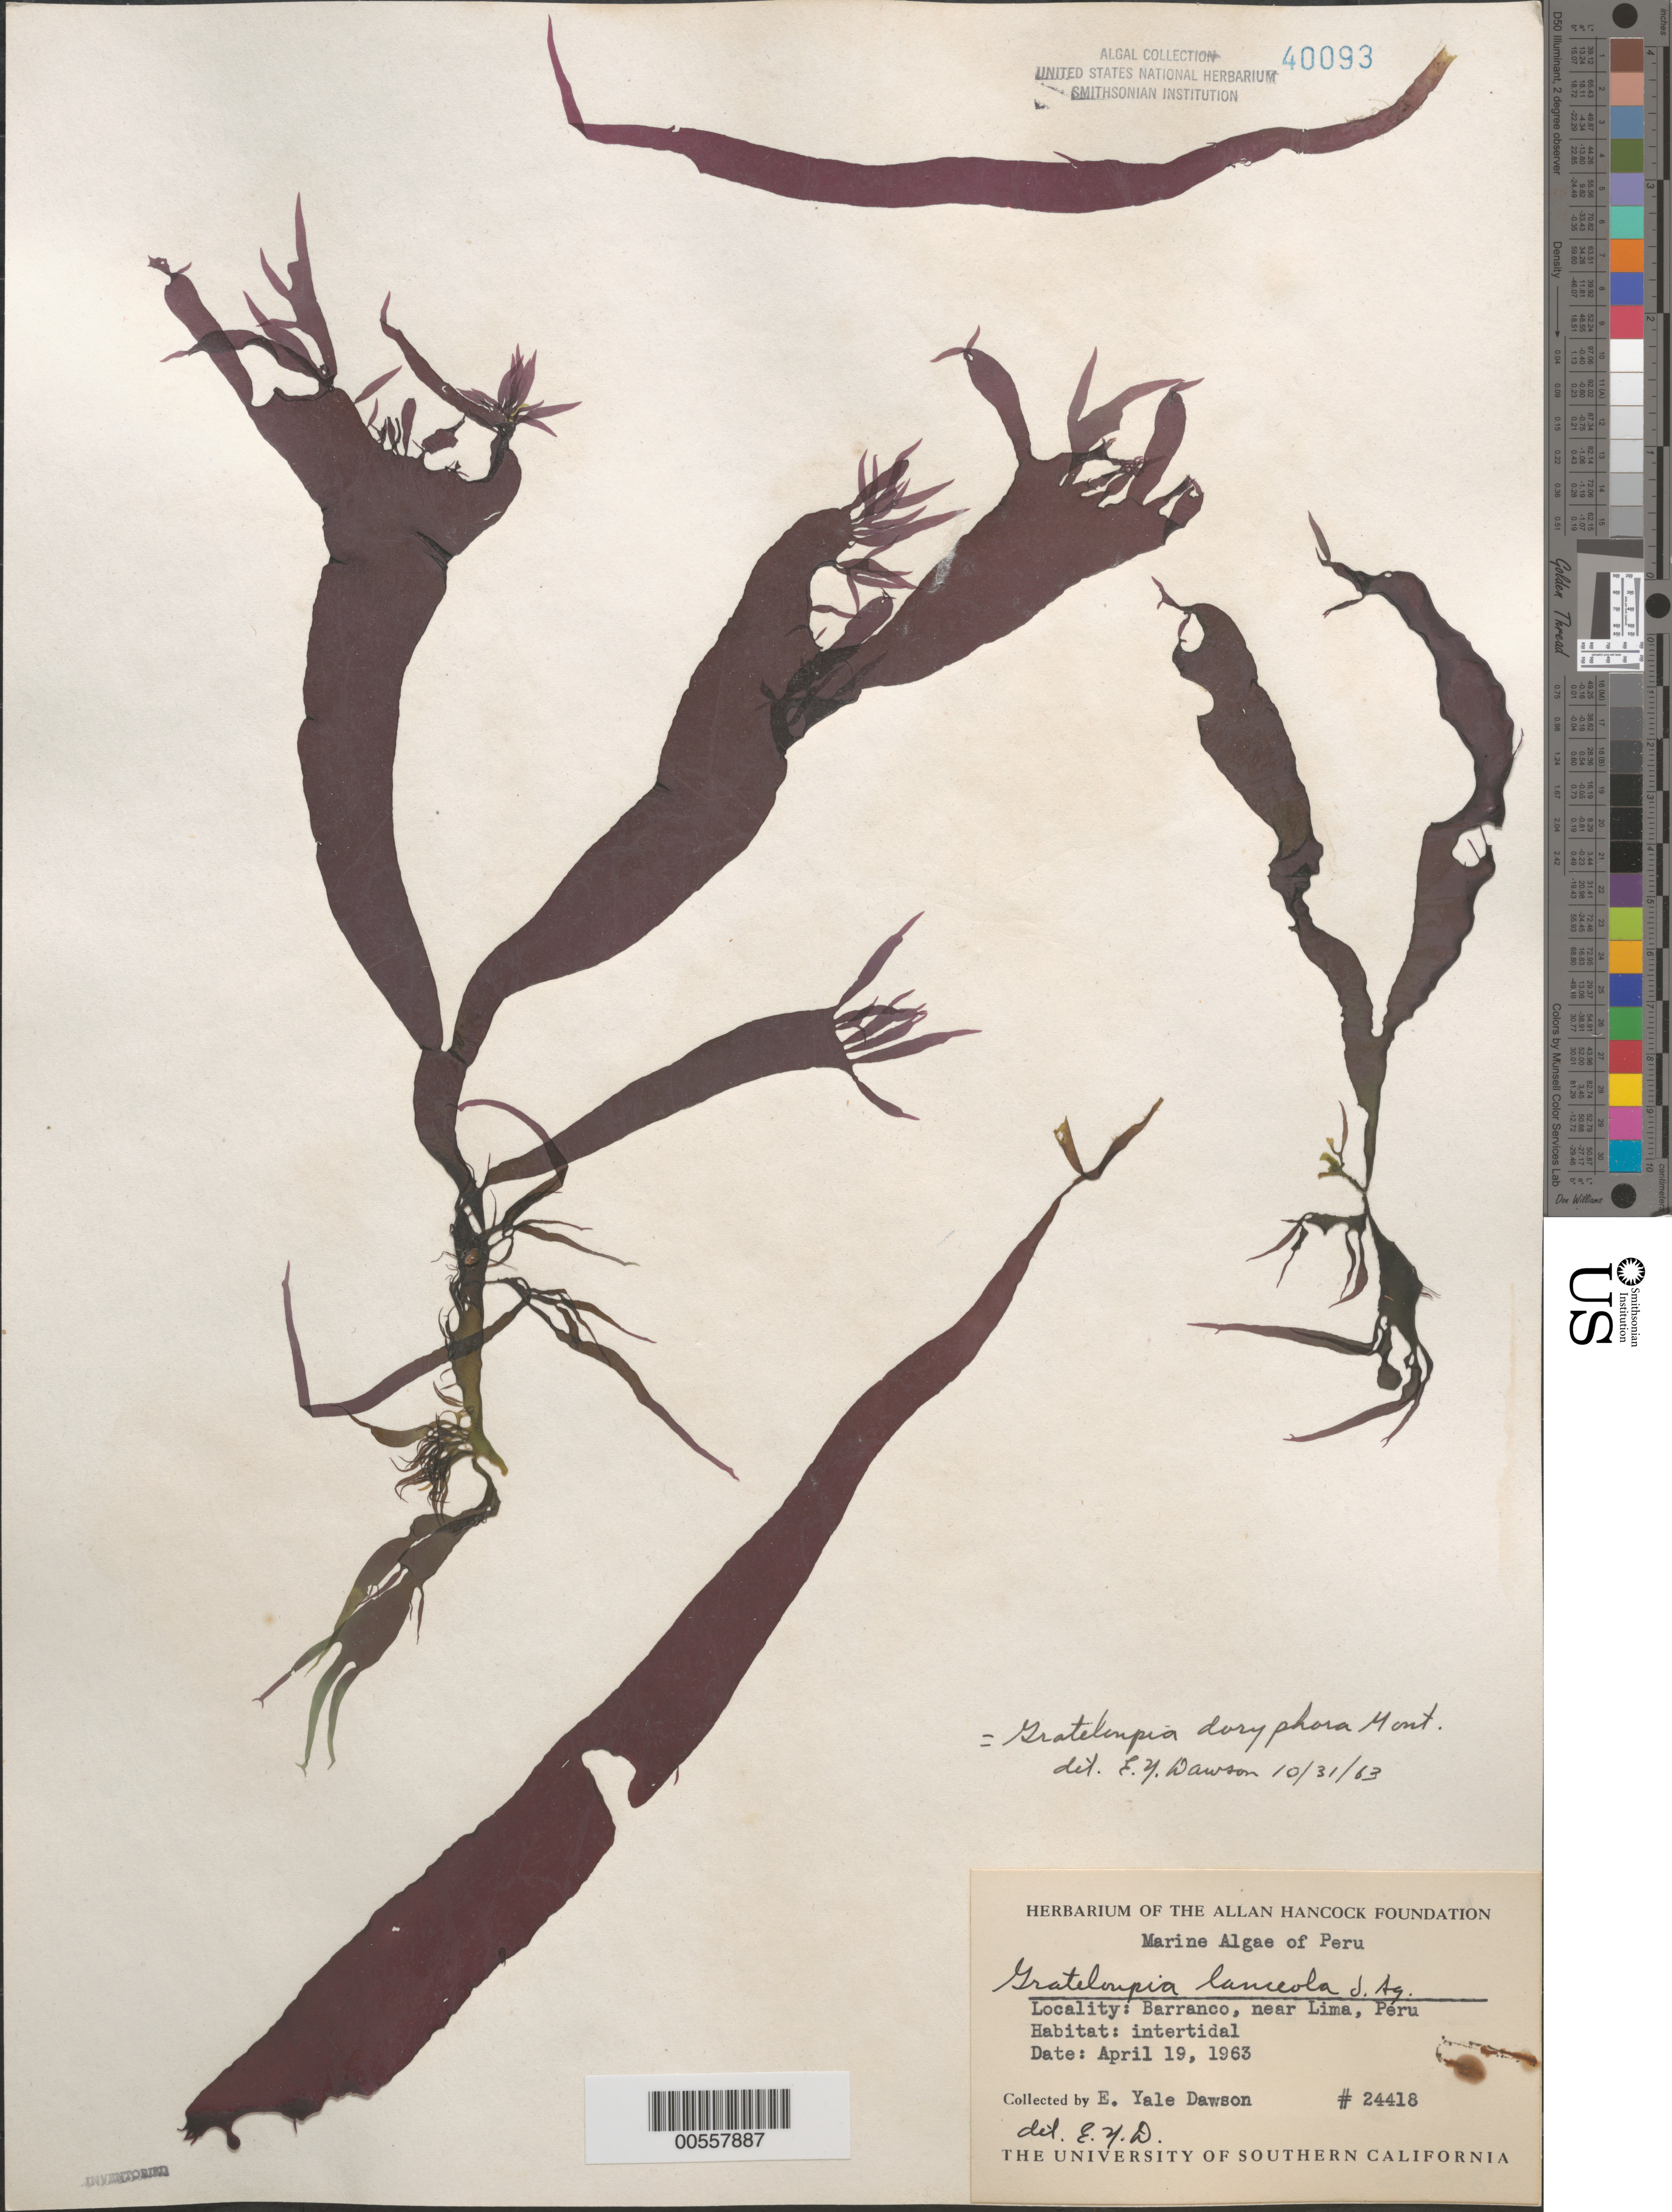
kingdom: Plantae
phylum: Rhodophyta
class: Florideophyceae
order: Halymeniales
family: Halymeniaceae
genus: Grateloupia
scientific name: Grateloupia doryphora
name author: (Mont.) Howe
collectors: J. N. Rose & J. N. Rose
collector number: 24418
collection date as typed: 19 Apr 1914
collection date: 1914-04-19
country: Peru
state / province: Lima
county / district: Barranca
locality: Barranco, near lima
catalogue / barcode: US 40093